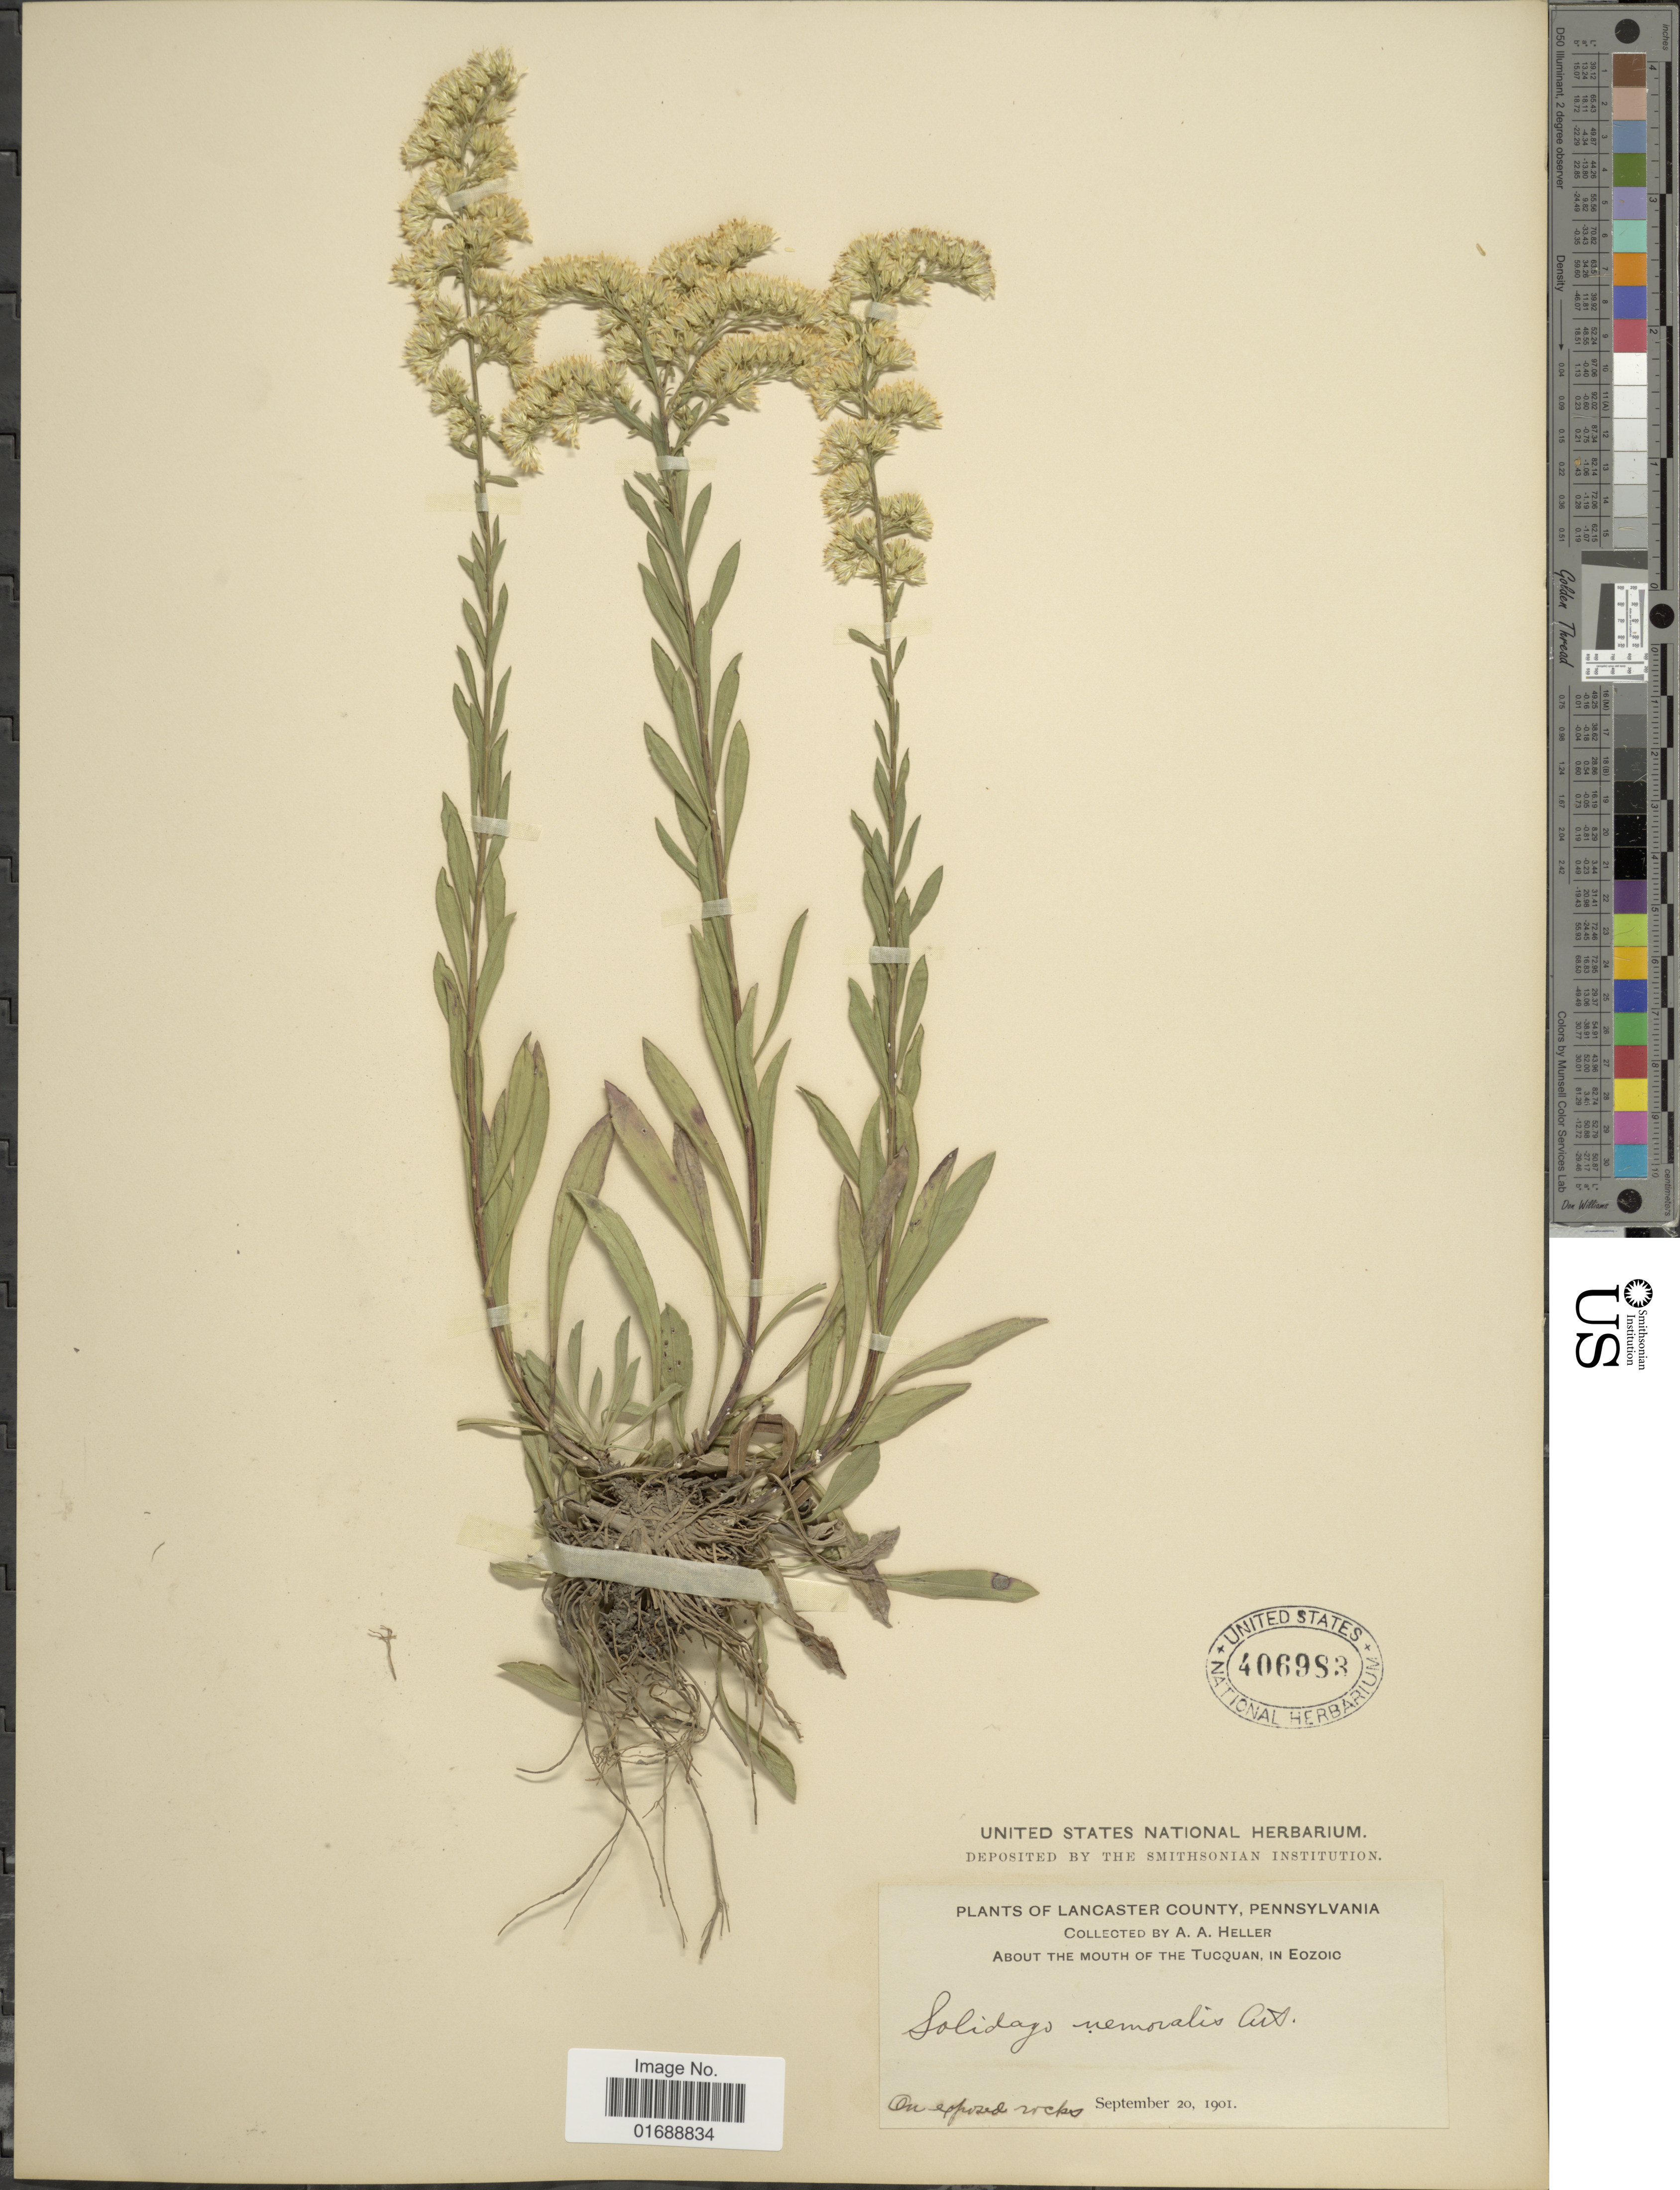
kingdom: Plantae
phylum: Tracheophyta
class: Magnoliopsida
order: Asterales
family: Asteraceae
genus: Solidago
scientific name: Solidago nemoralis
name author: Aiton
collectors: A. A. Heller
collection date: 1901-09-20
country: United States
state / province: Pennsylvania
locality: Lancaster County, About the mouth of the Tucquan in Eozoic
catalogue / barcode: US 406983